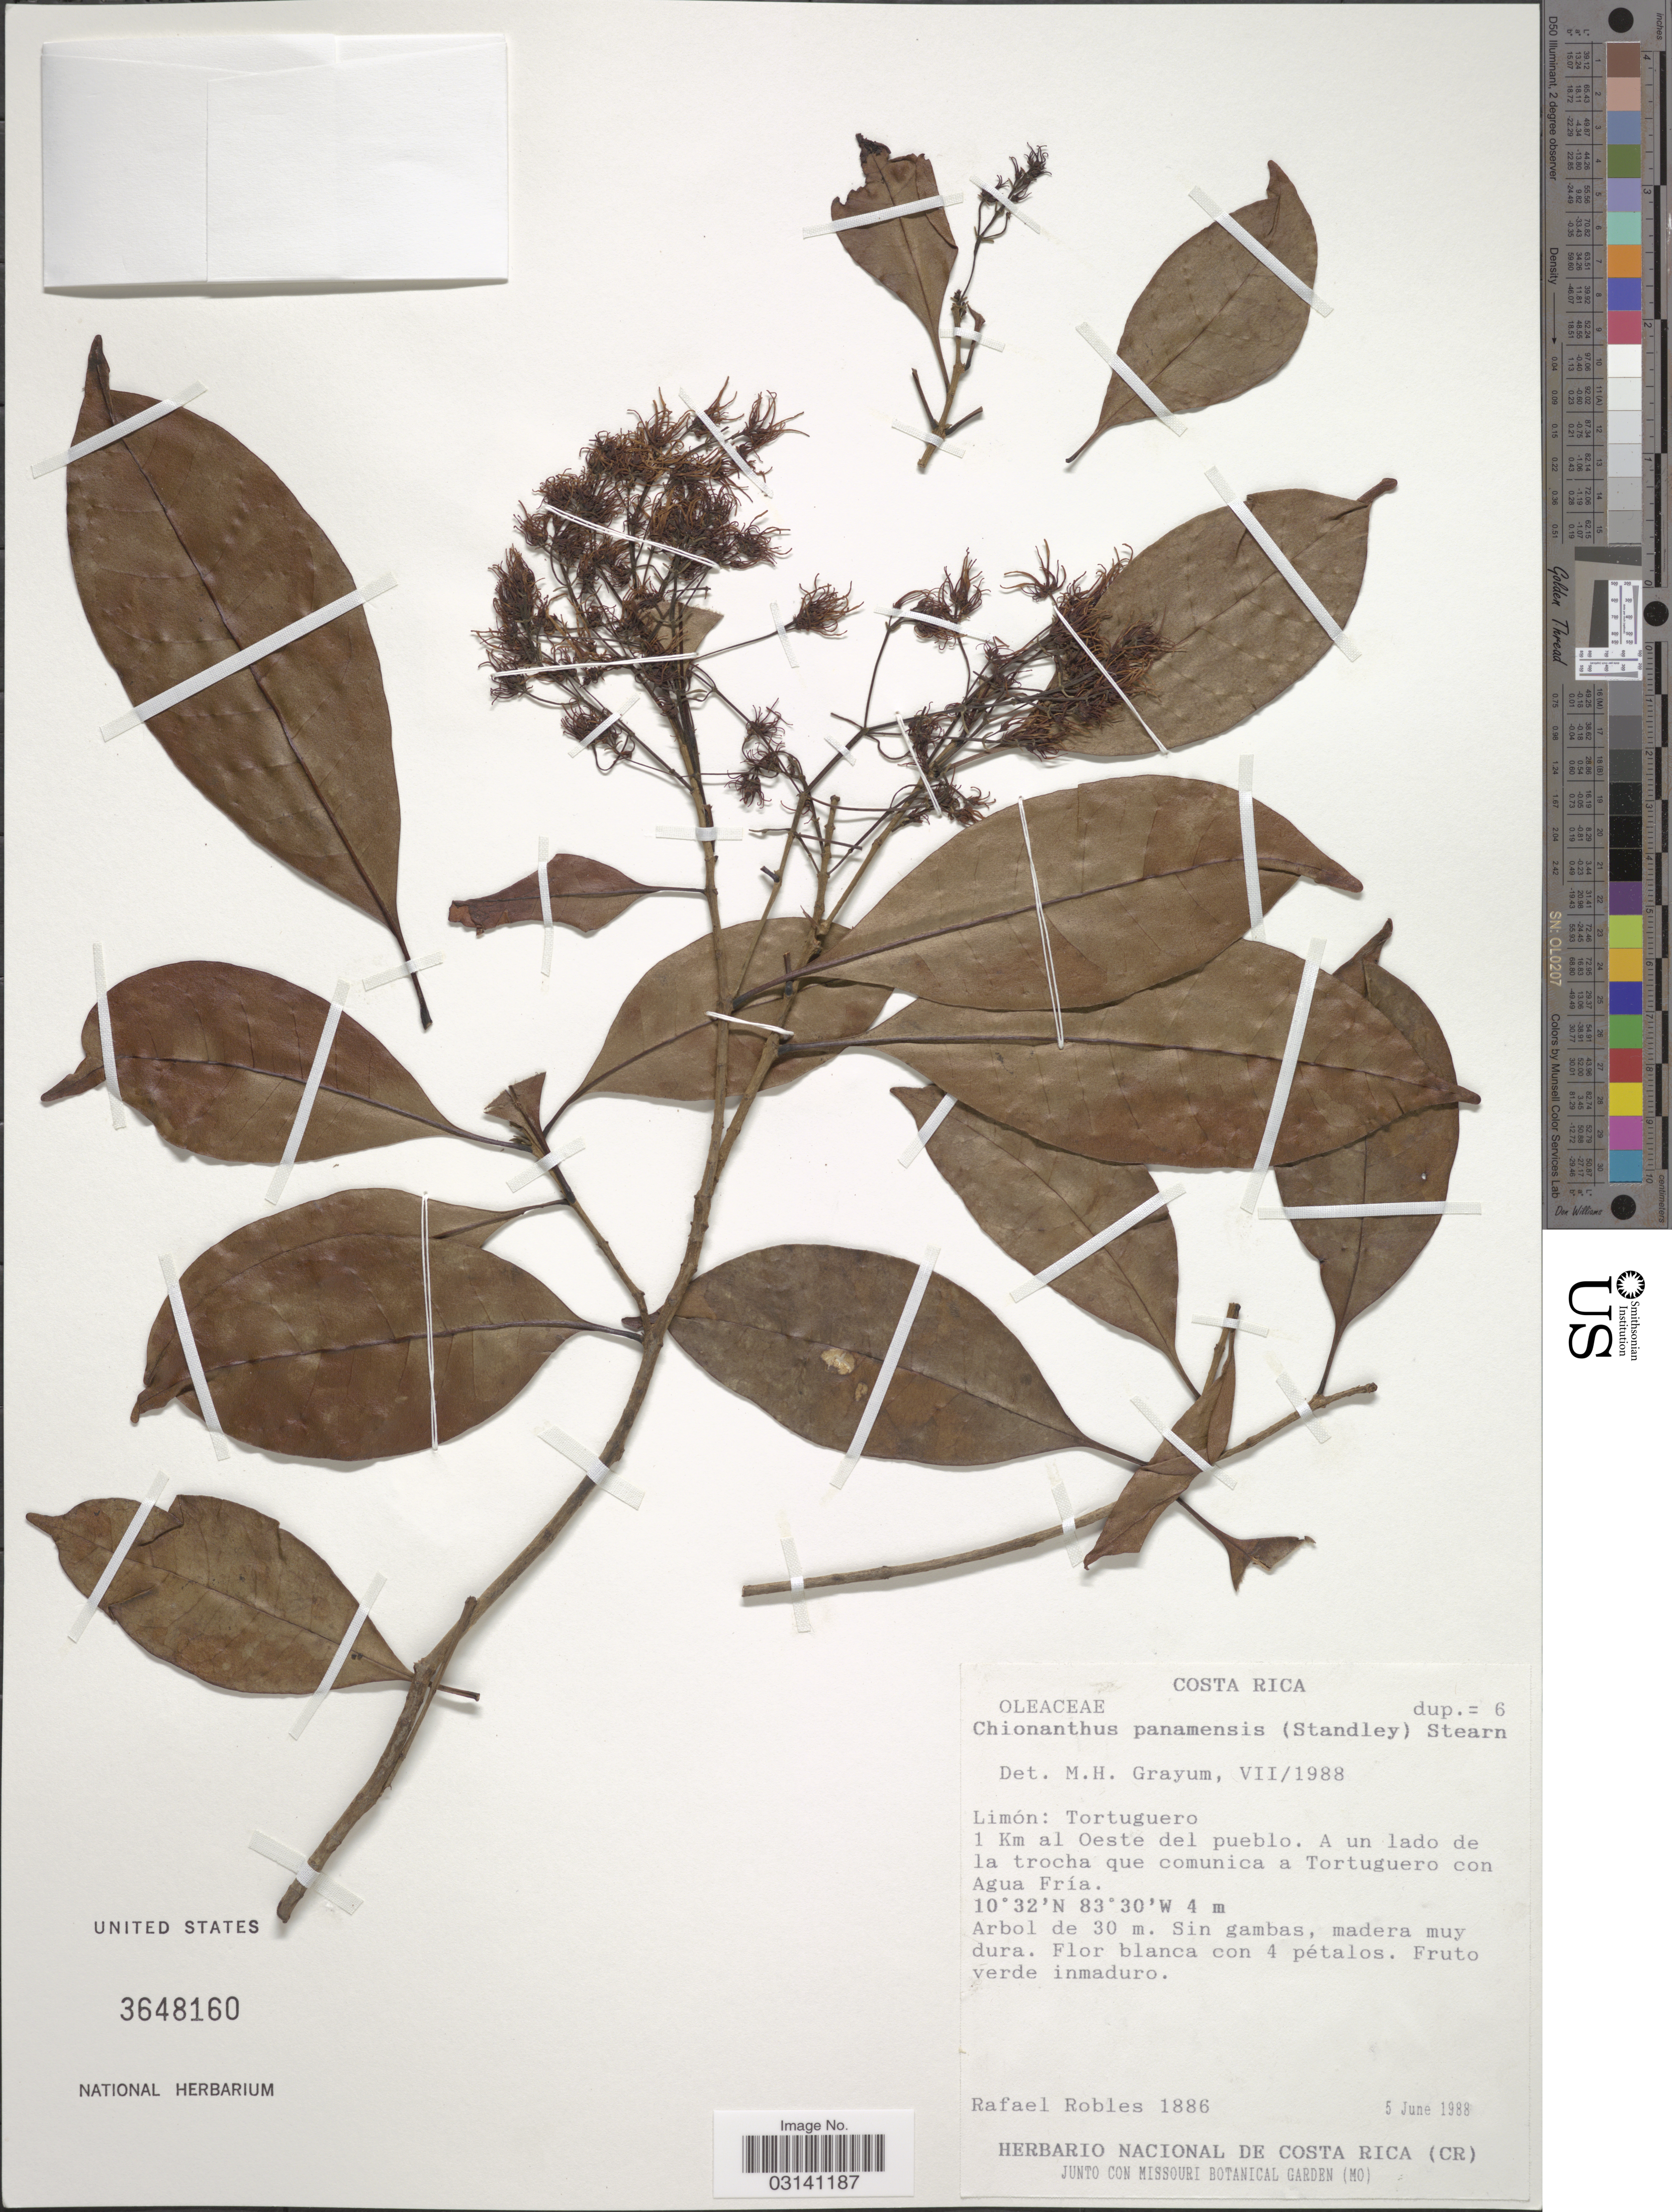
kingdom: Plantae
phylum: Tracheophyta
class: Magnoliopsida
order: Lamiales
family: Oleaceae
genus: Chionanthus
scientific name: Chionanthus panamensis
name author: (Standl.) Stearn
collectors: R. Robles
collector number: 1886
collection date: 1988-06-05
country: Costa Rica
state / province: Limón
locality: Tortuguero, 1 Km al Oeste del pueblo. A un lado de la trocha que comunica a Tortuguero con Agua Fría.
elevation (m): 4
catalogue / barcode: US 3648160